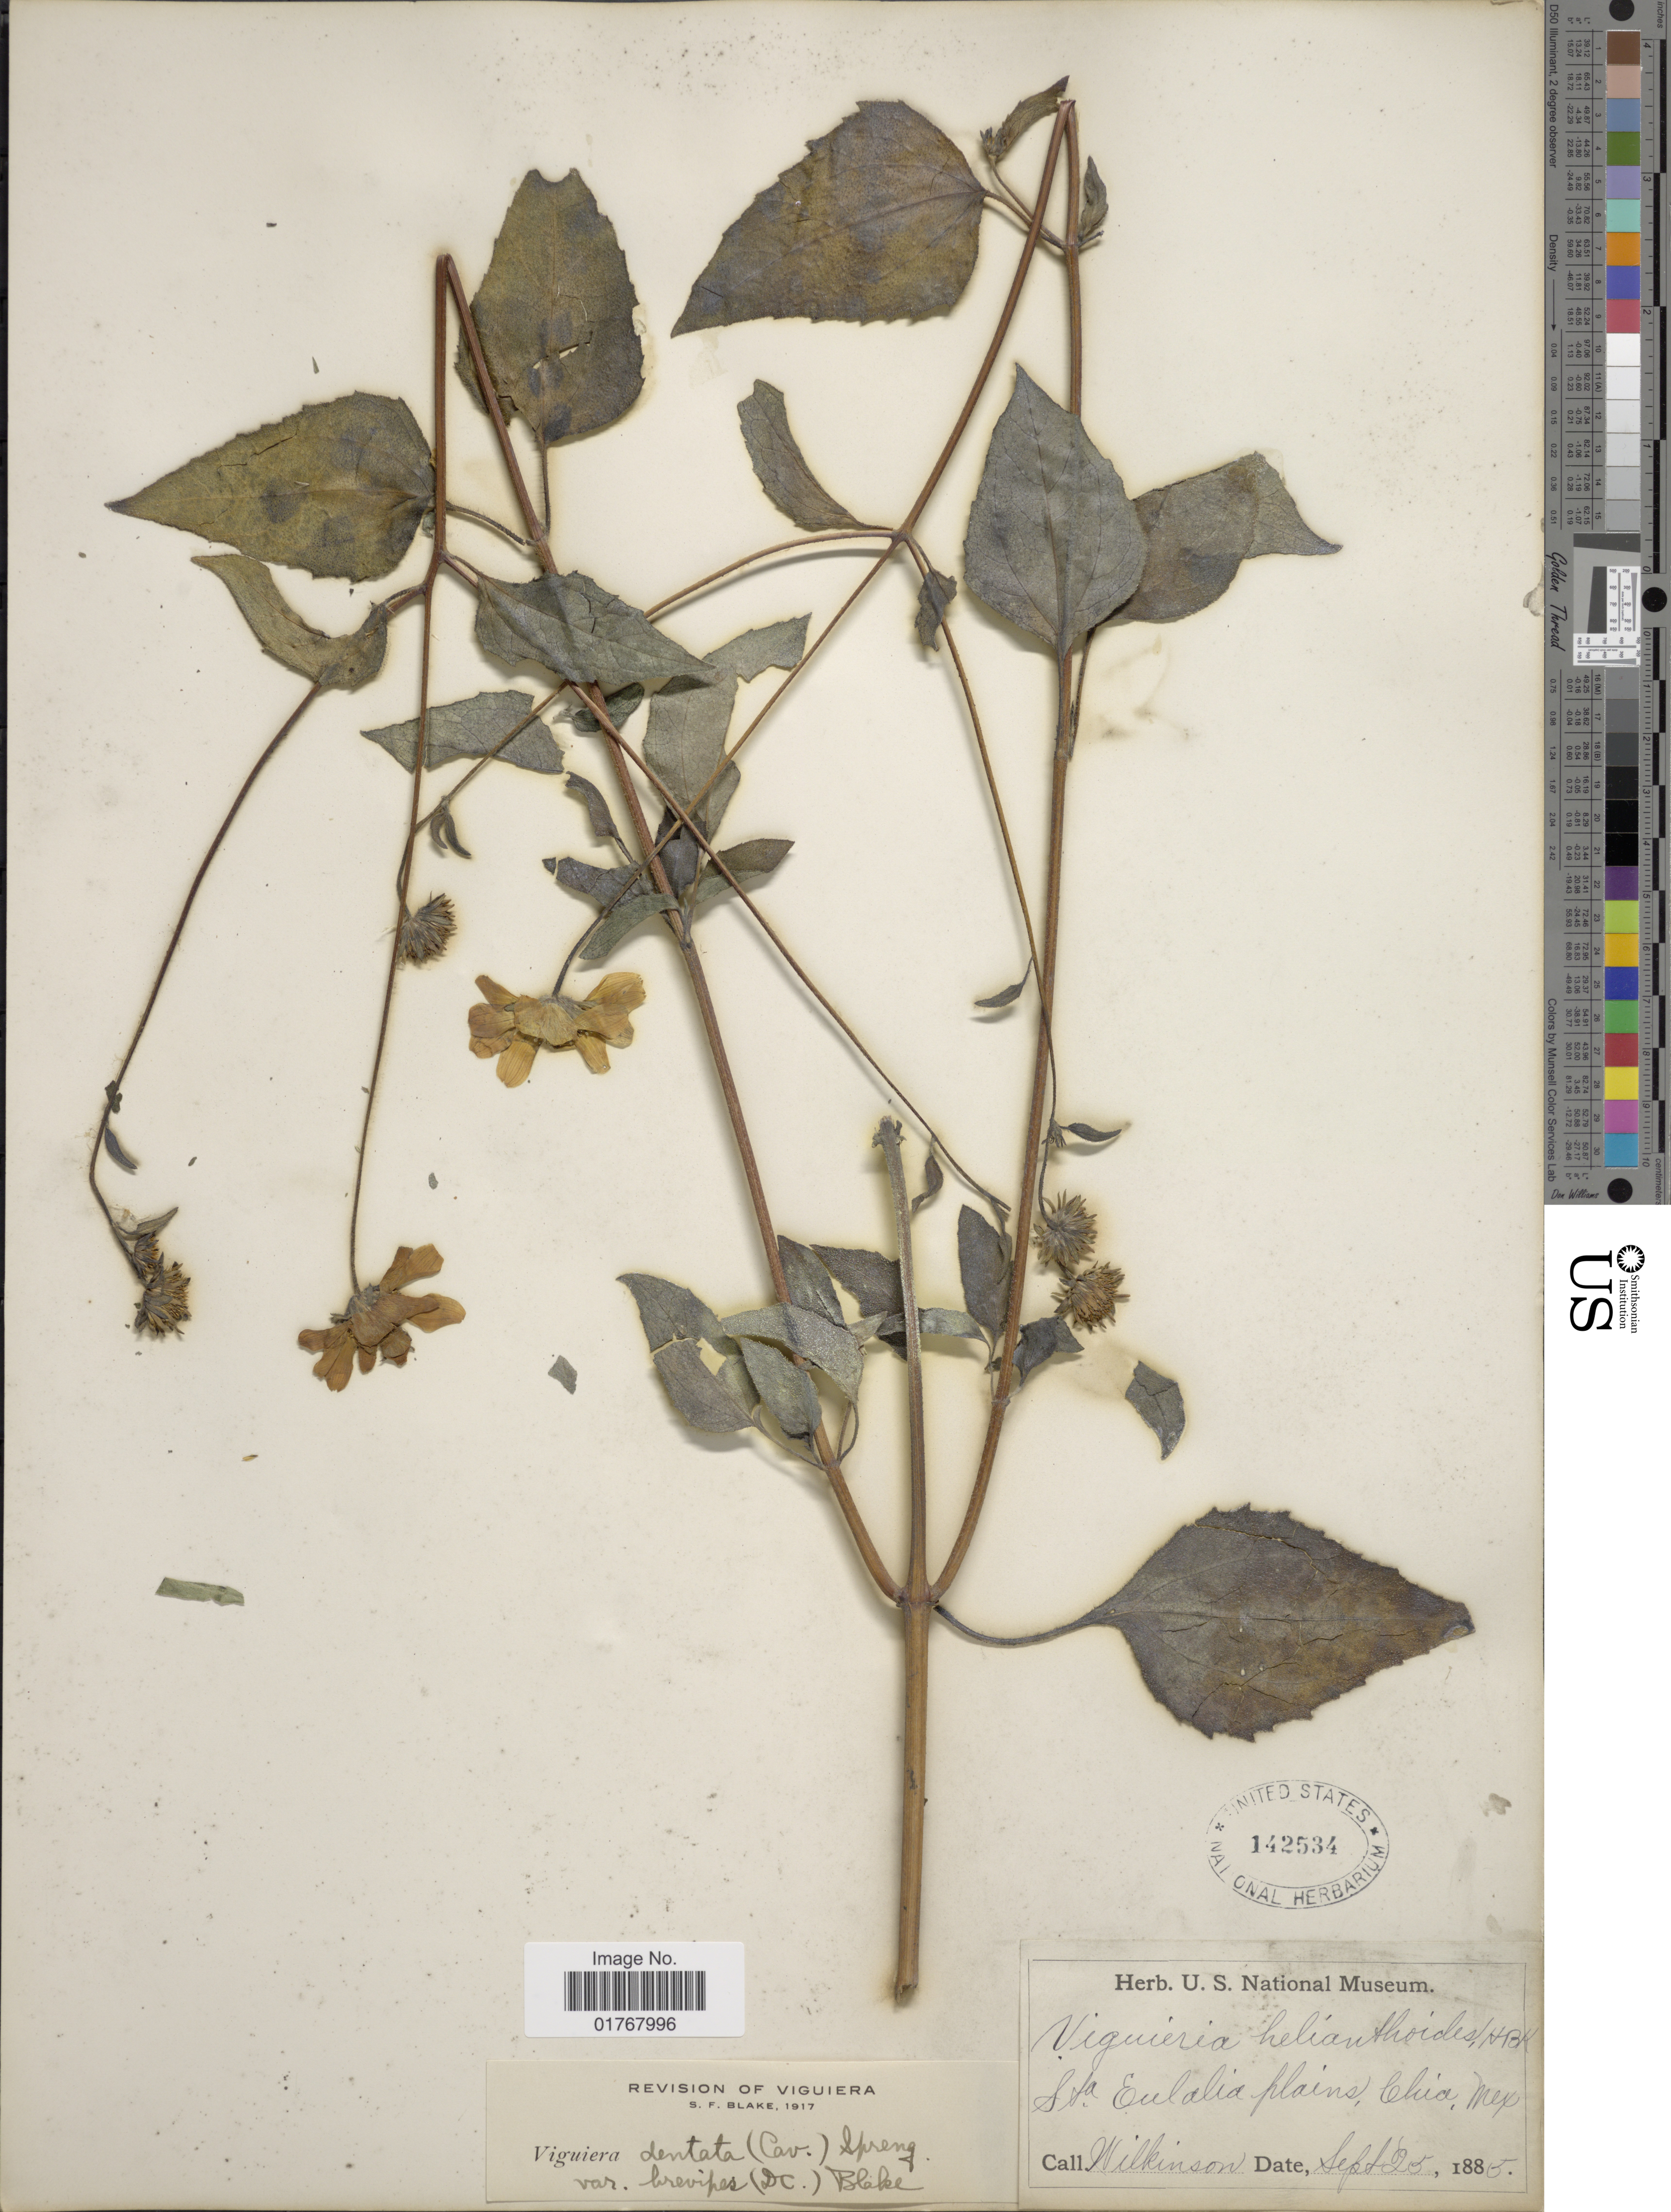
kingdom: Plantae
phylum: Tracheophyta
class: Magnoliopsida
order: Asterales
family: Asteraceae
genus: Viguiera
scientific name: Viguiera dentata var. brevipes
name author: (DC.) S.F. Blake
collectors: Wilkinson, --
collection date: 1885-09-25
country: Mexico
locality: Sta Eulalia plains, Chia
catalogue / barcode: US 142534